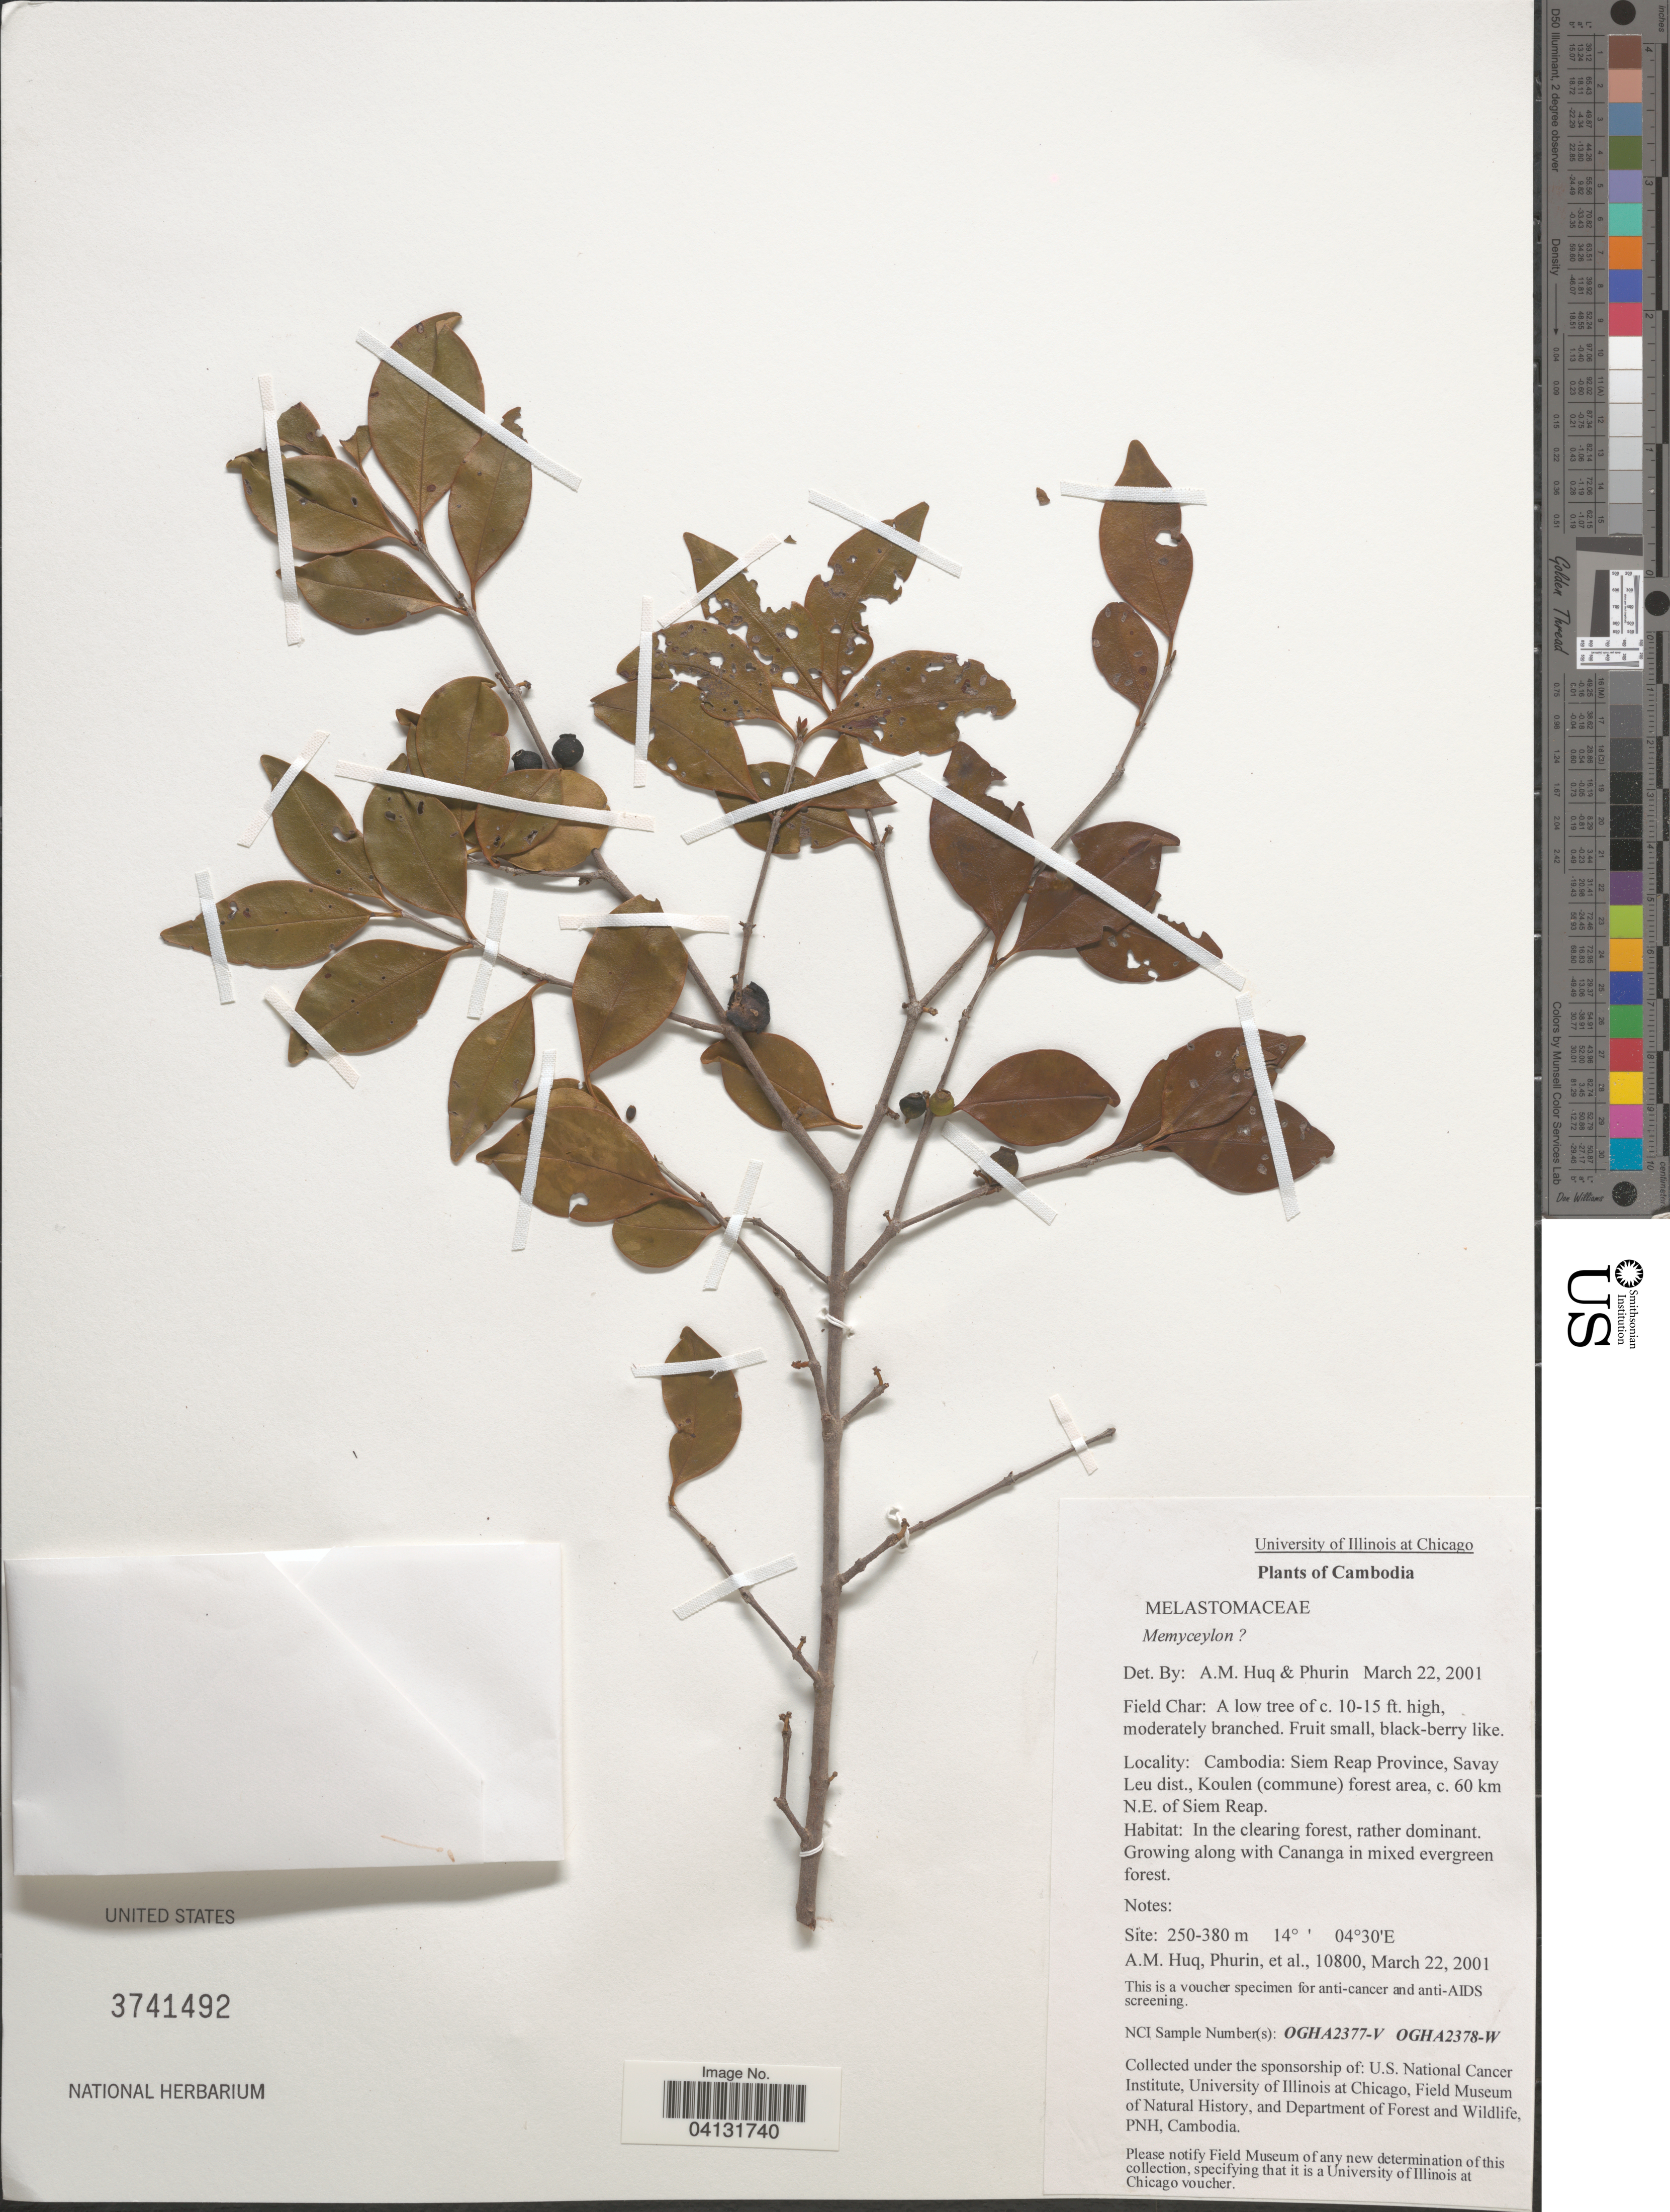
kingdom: Plantae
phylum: Tracheophyta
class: Magnoliopsida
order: Myrtales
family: Melastomataceae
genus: Memecylon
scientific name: Memecylon sp.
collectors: A. M. Huq, -. Phurin & et al.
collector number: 10800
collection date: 2001-03-22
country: Cambodia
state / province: Siĕm Réab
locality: Siem Reap Province, Savay Leu dist., Koulen (commune) forest area, c. 60 km N.E. of Siem Reap.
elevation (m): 250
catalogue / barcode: US 3741492